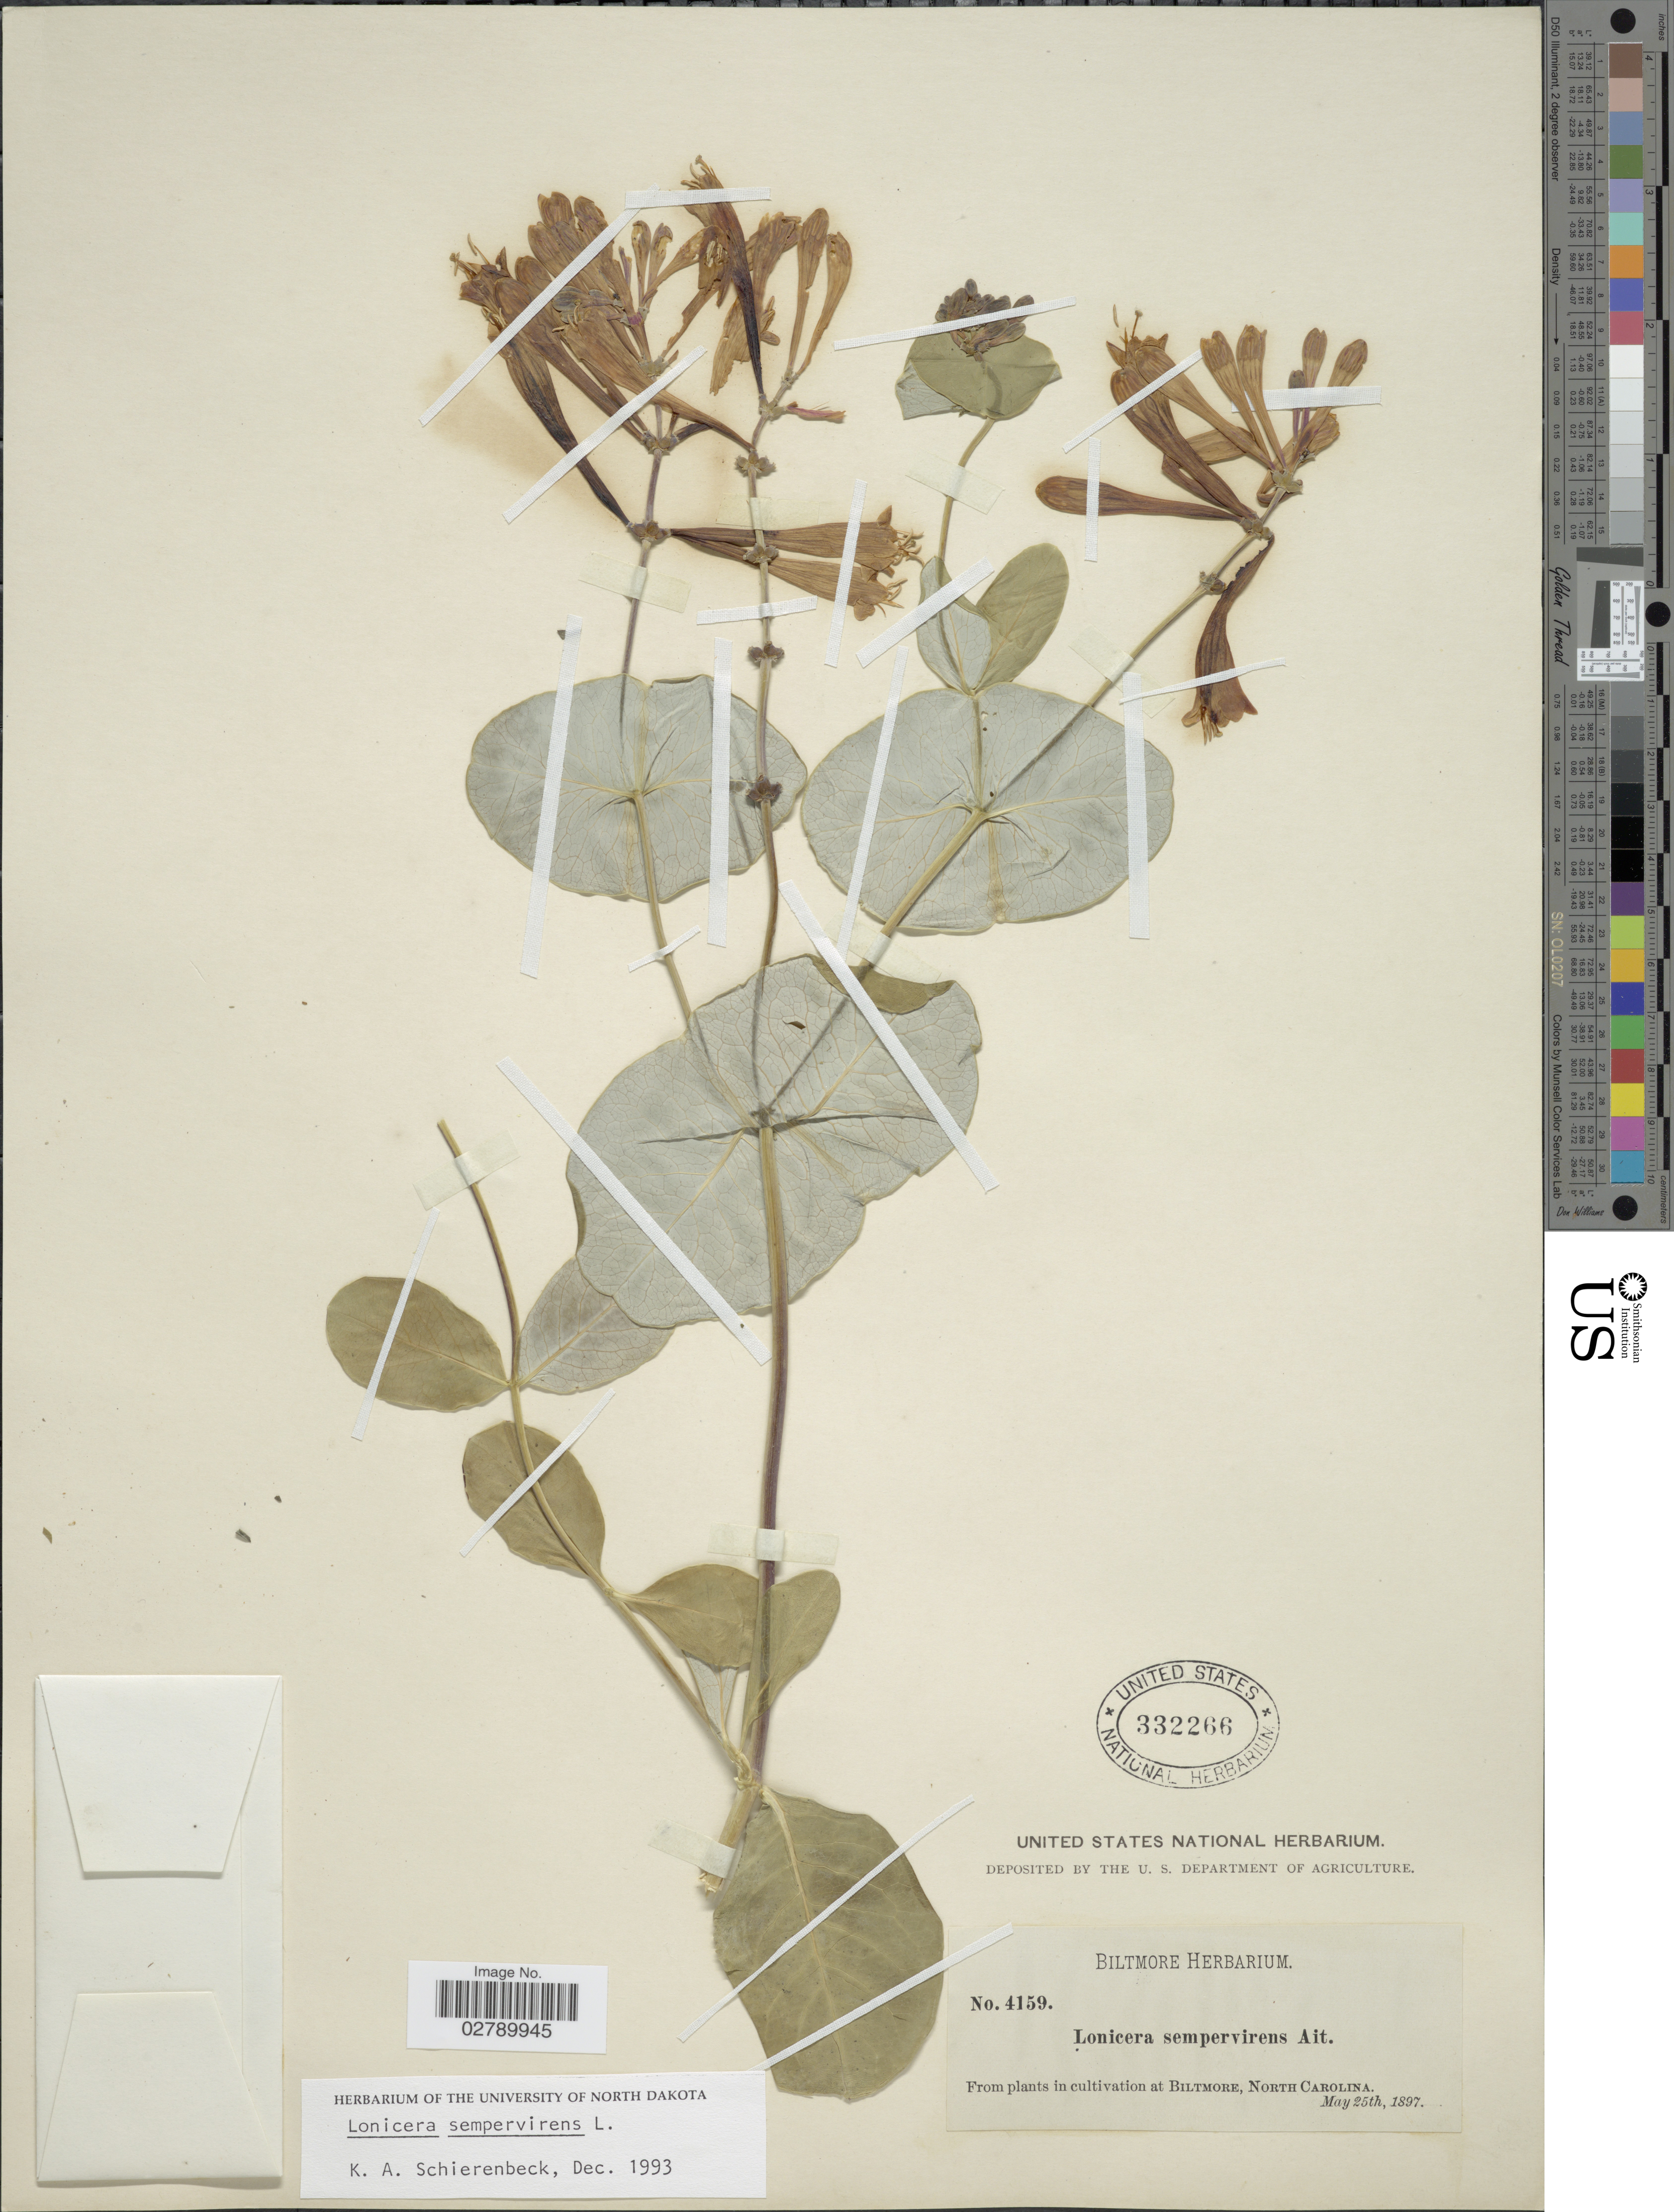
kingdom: Plantae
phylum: Tracheophyta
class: Magnoliopsida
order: Dipsacales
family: Caprifoliaceae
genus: Lonicera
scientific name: Lonicera sempervirens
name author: L.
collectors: ex herb. Biltmore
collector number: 4159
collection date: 1897-05-25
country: United States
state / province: North Carolina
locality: Biltmore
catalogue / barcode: US 332266